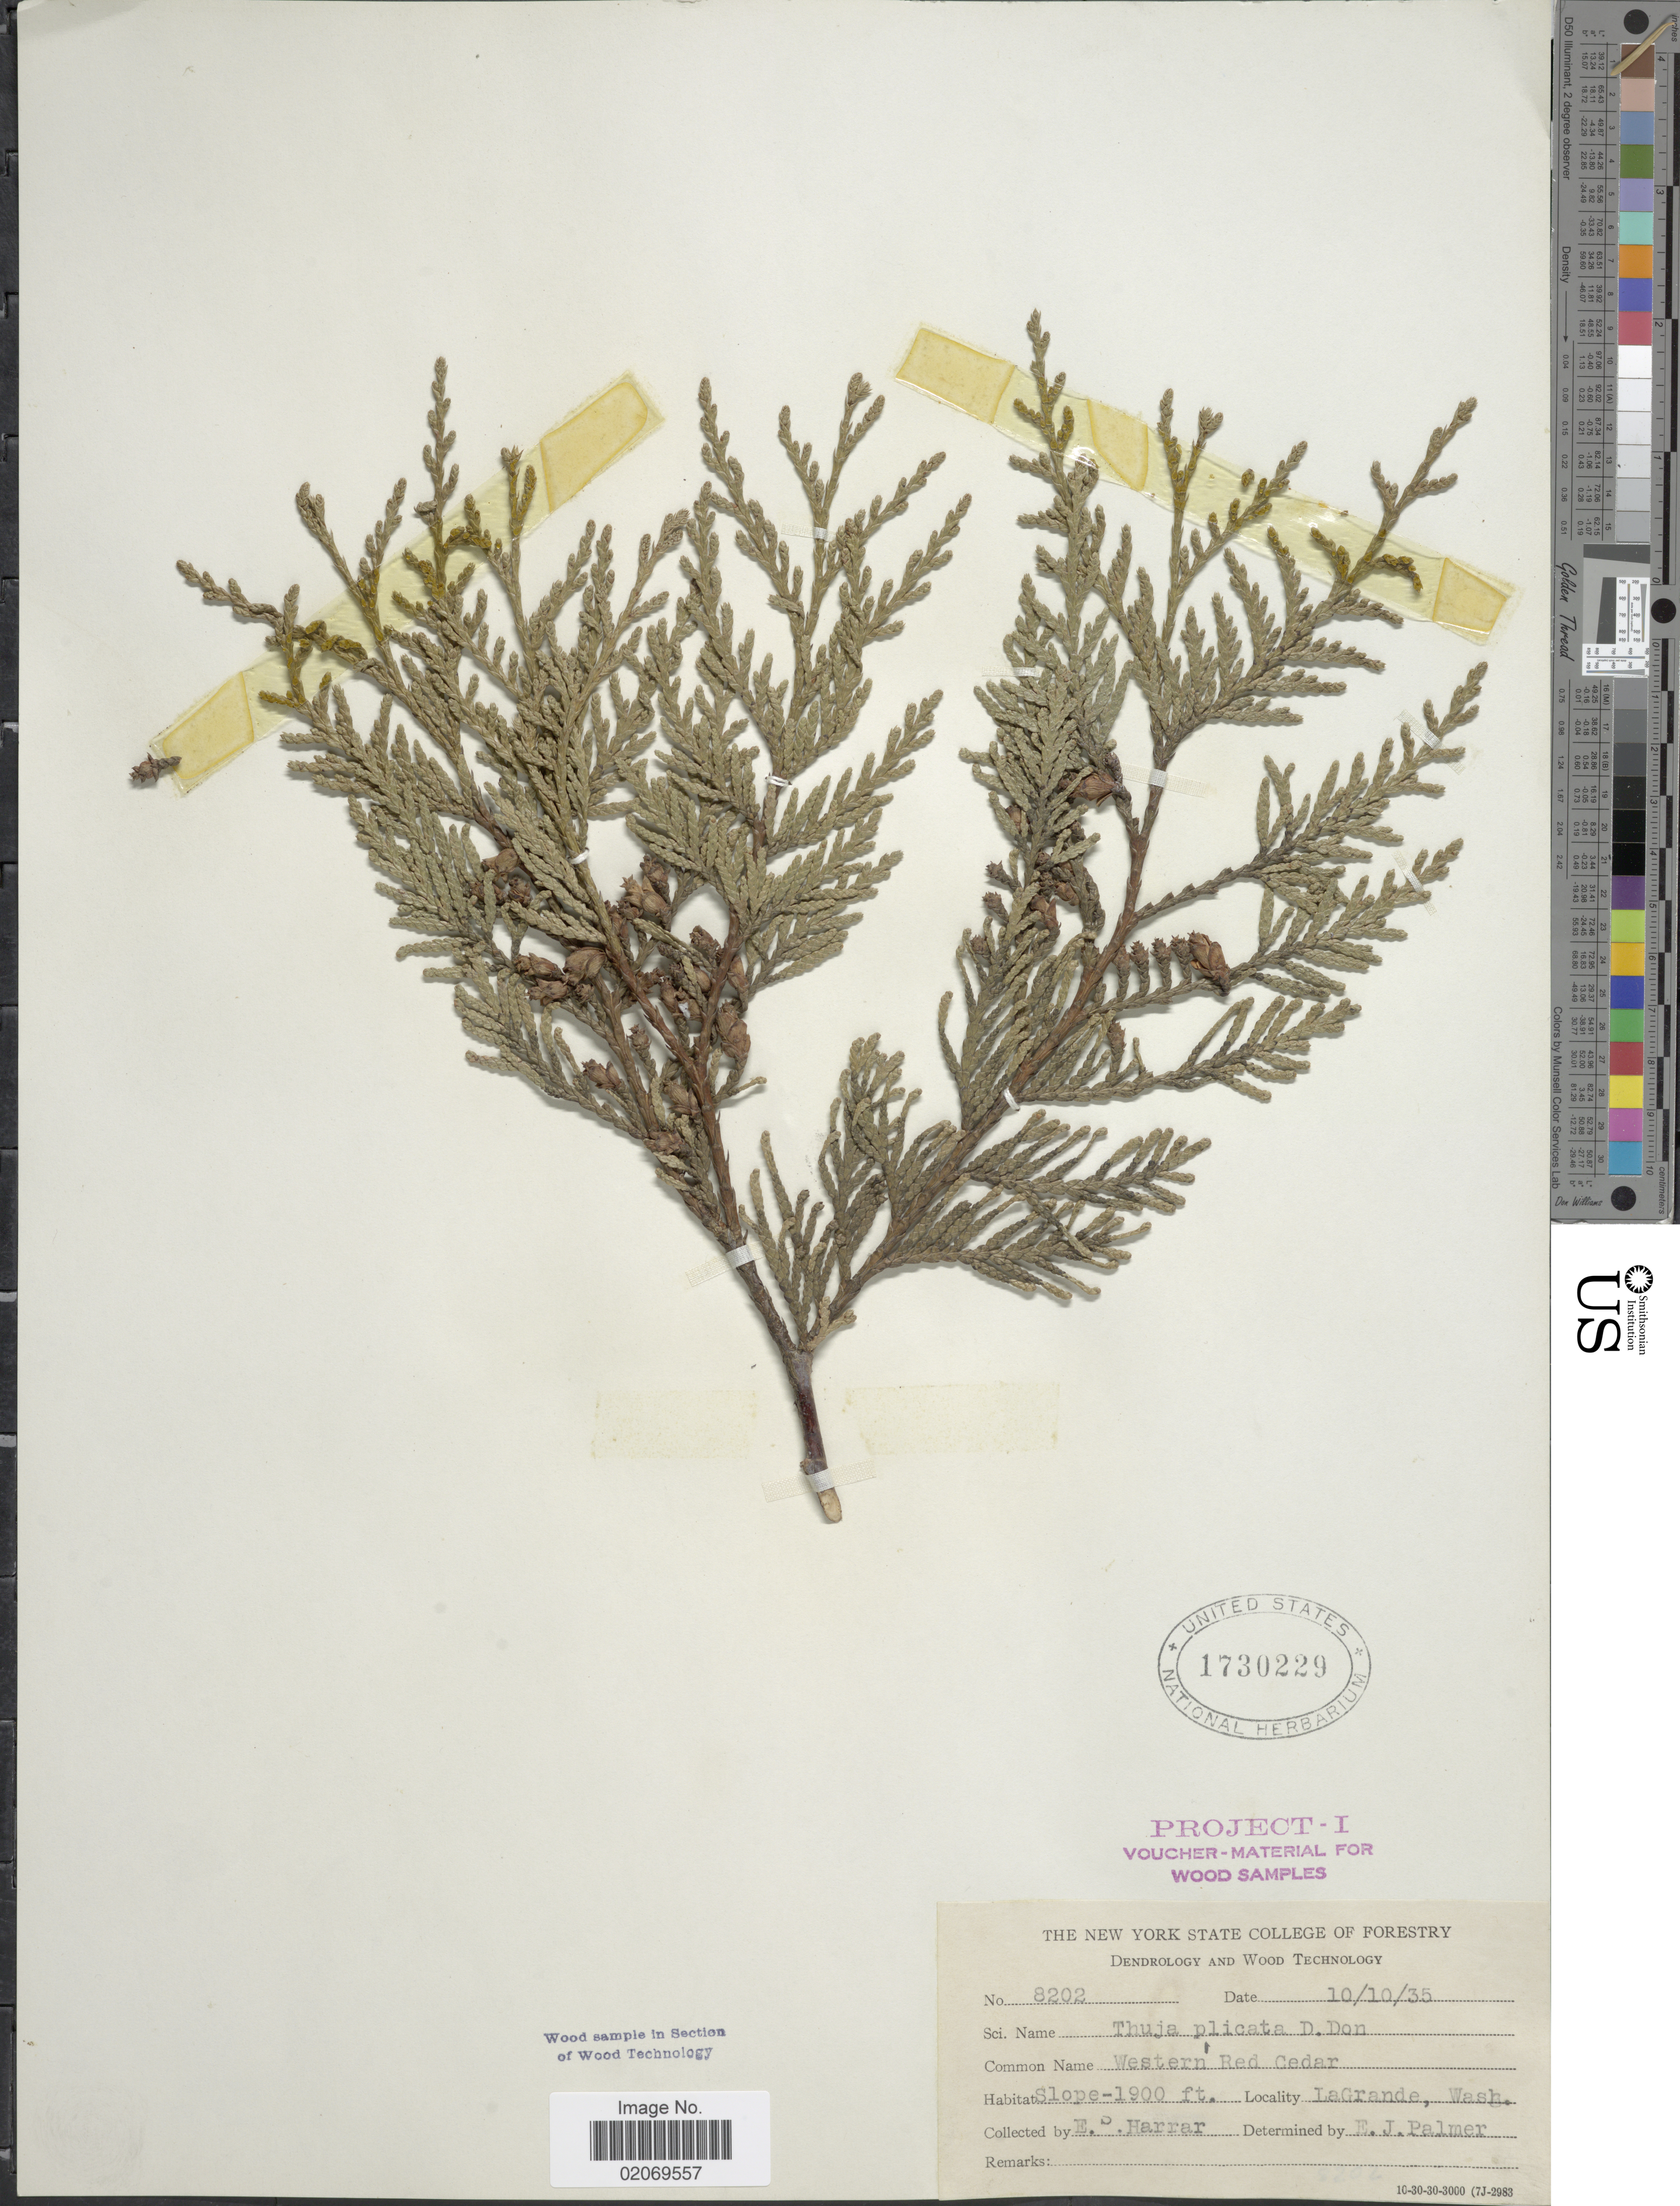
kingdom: Plantae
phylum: Tracheophyta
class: Pinopsida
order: Pinales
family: Cupressaceae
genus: Thuja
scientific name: Thuja plicata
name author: Donn & D. Don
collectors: E. Harrar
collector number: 8202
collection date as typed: Transcribed d/m/y: 10/10/35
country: United States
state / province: Washington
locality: Western Red Cdar, Slope, LaGrande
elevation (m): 579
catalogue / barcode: US 1730229